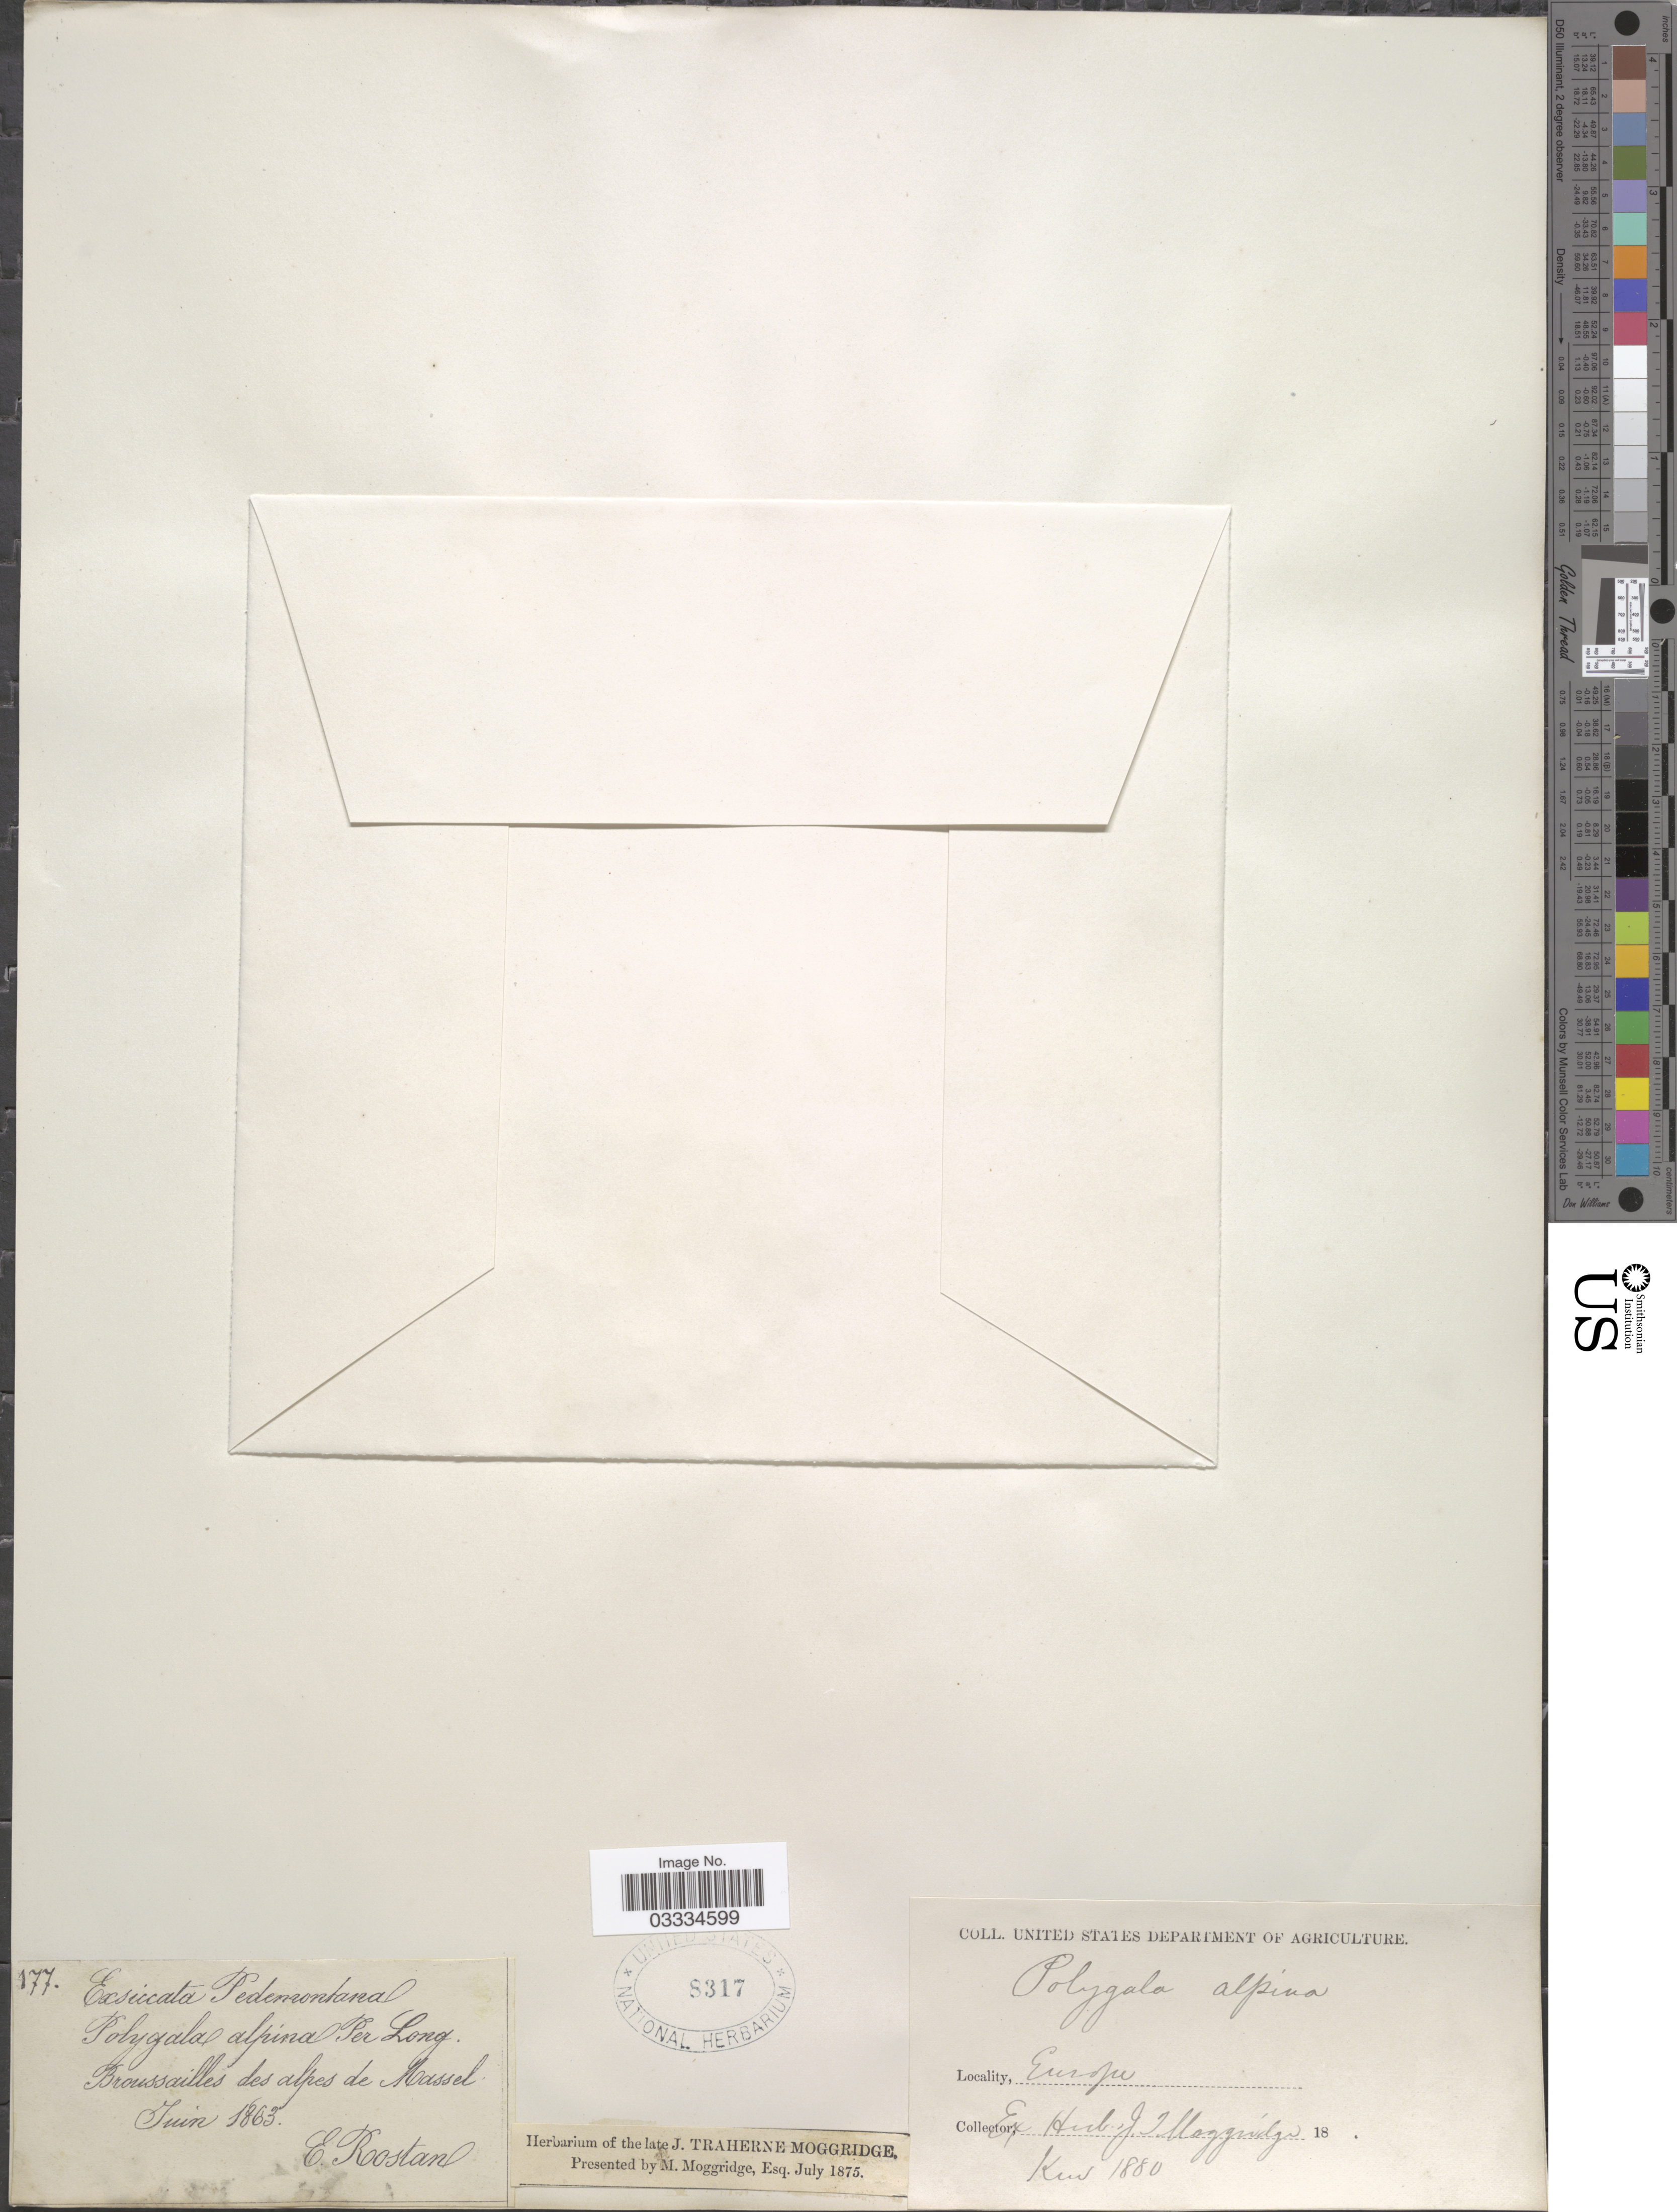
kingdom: Plantae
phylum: Tracheophyta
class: Magnoliopsida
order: Fabales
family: Polygalaceae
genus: Polygala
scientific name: Polygala alpina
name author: Steud.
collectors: E. Rostan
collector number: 177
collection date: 1863-06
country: Italy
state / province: Piedmont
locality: Pedemontanal. Broussailles des alpes de Massel.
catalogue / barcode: US 8317